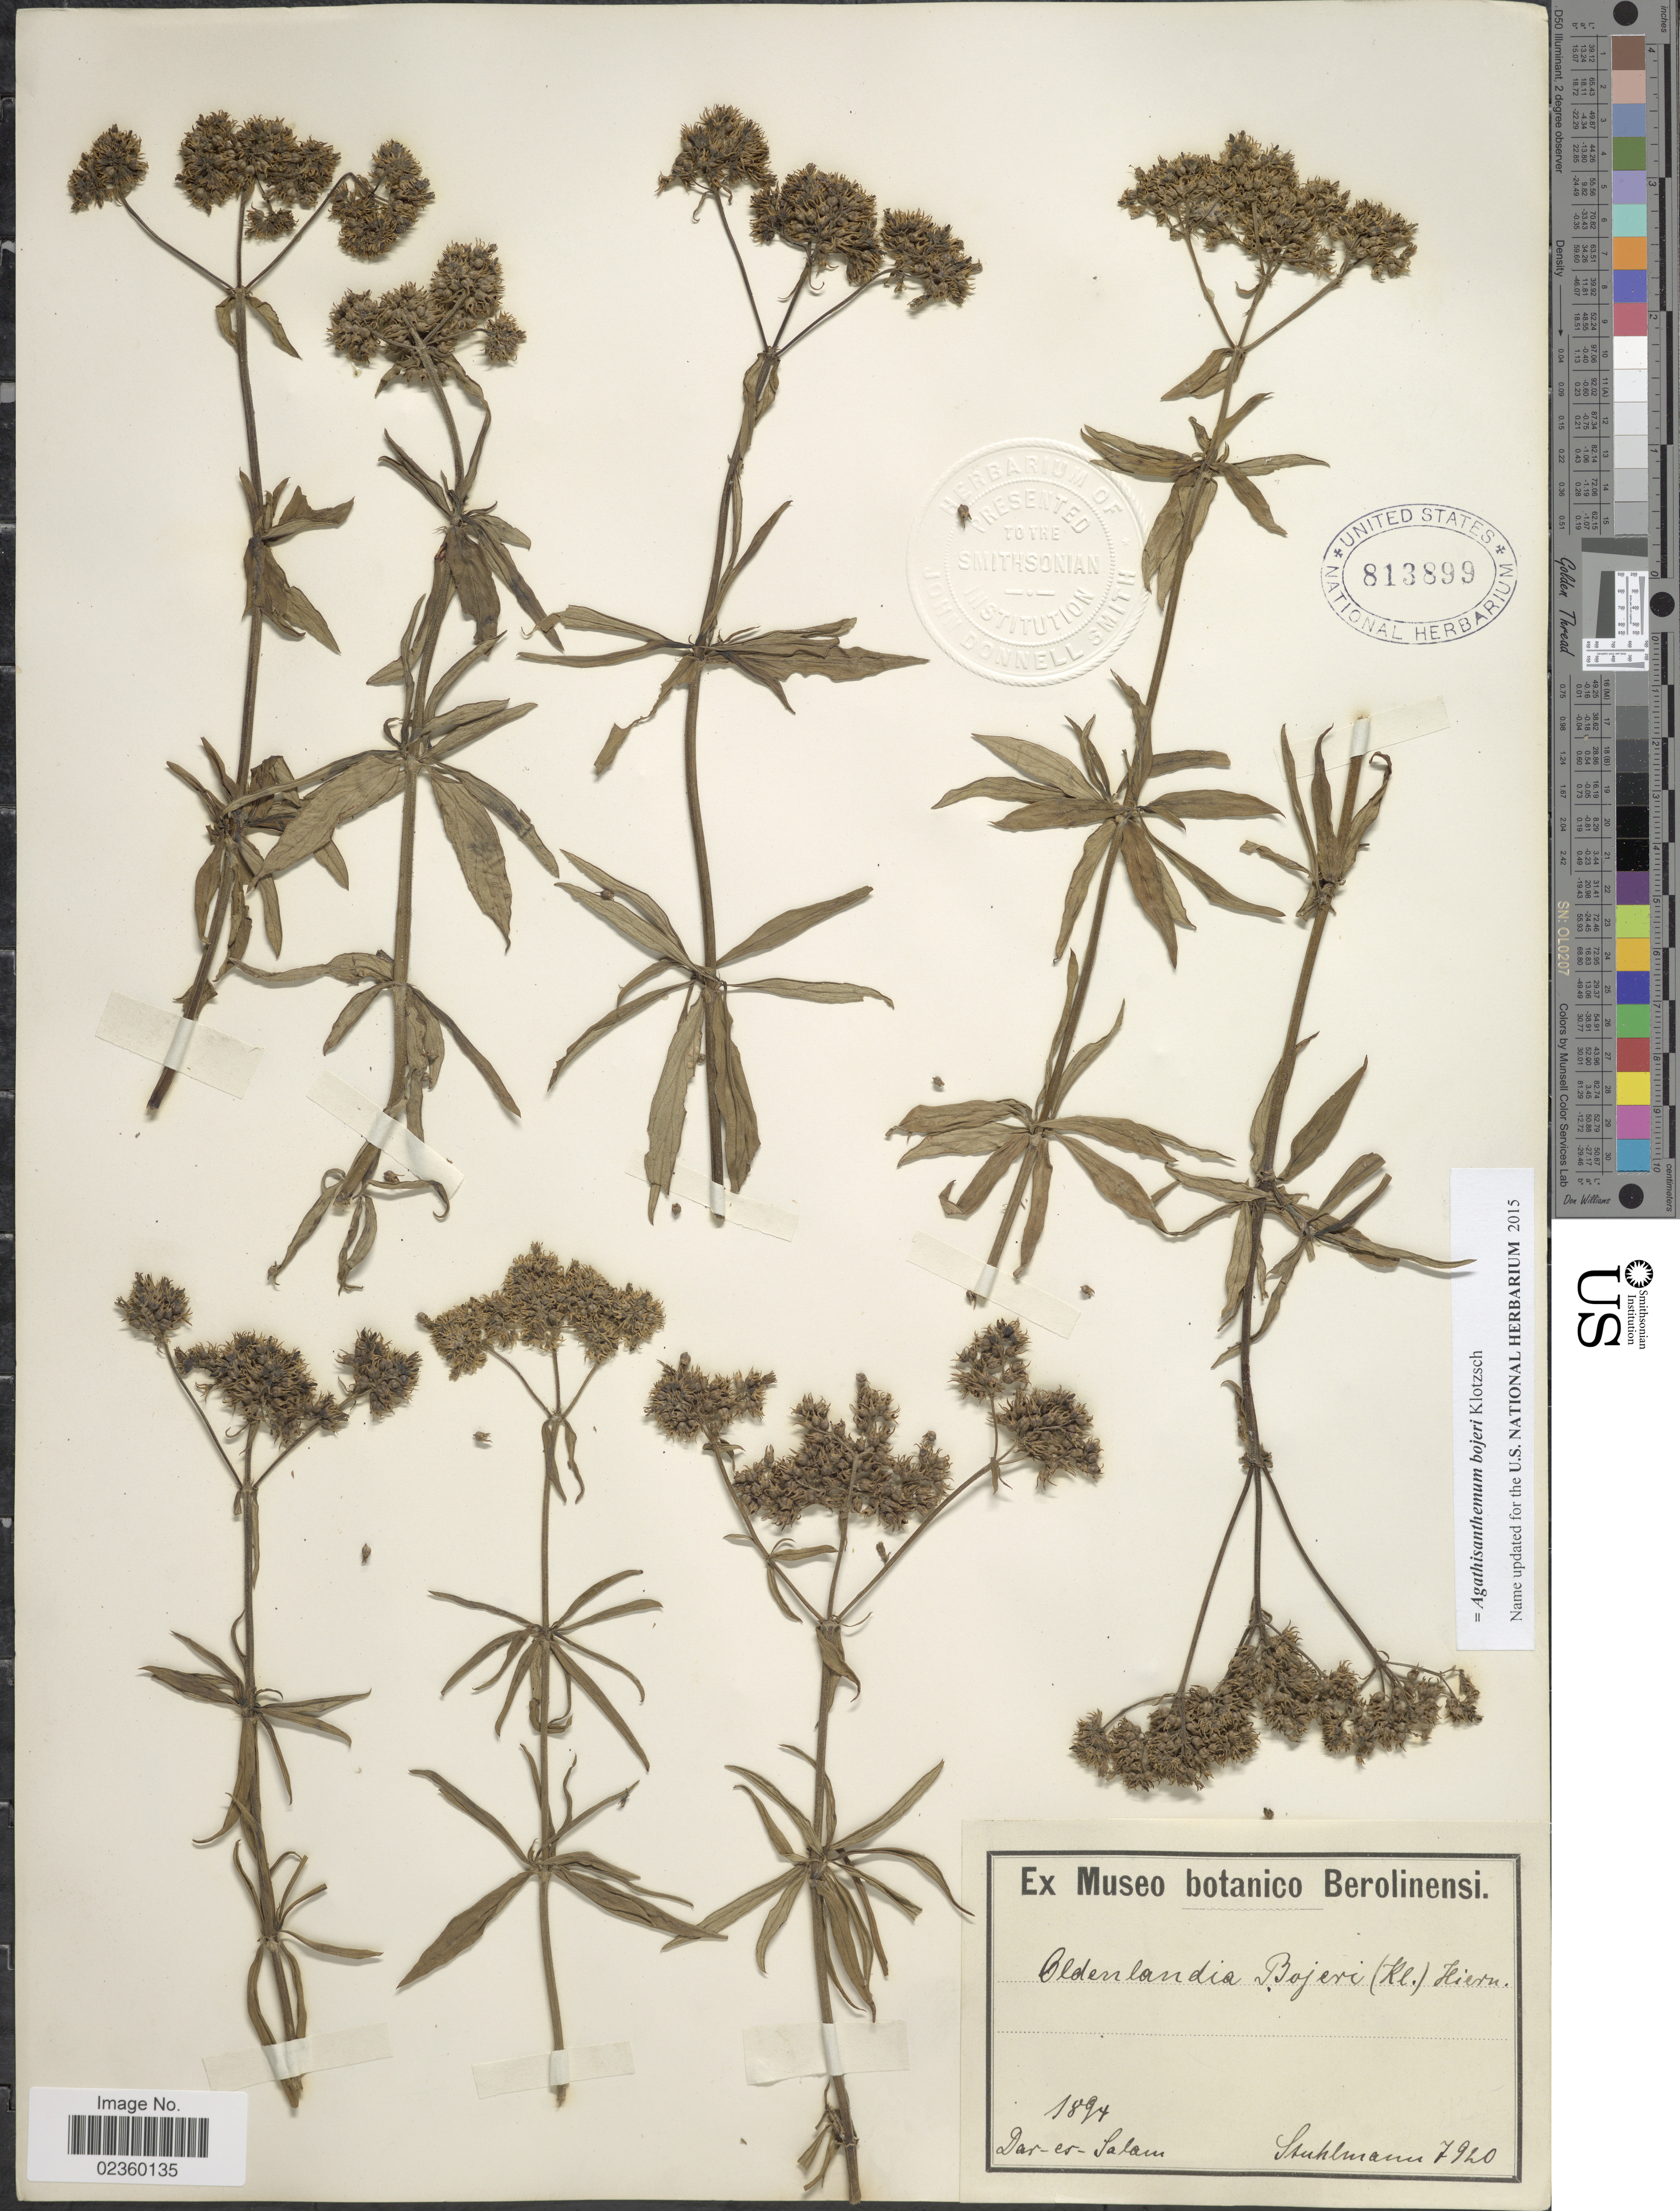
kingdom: Plantae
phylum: Tracheophyta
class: Magnoliopsida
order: Gentianales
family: Rubiaceae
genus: Agathisanthemum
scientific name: Agathisanthemum bojeri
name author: Klotzsch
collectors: -. Stuhlmann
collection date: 1894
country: Tanzania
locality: Dar-es-Salam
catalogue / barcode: US 813899